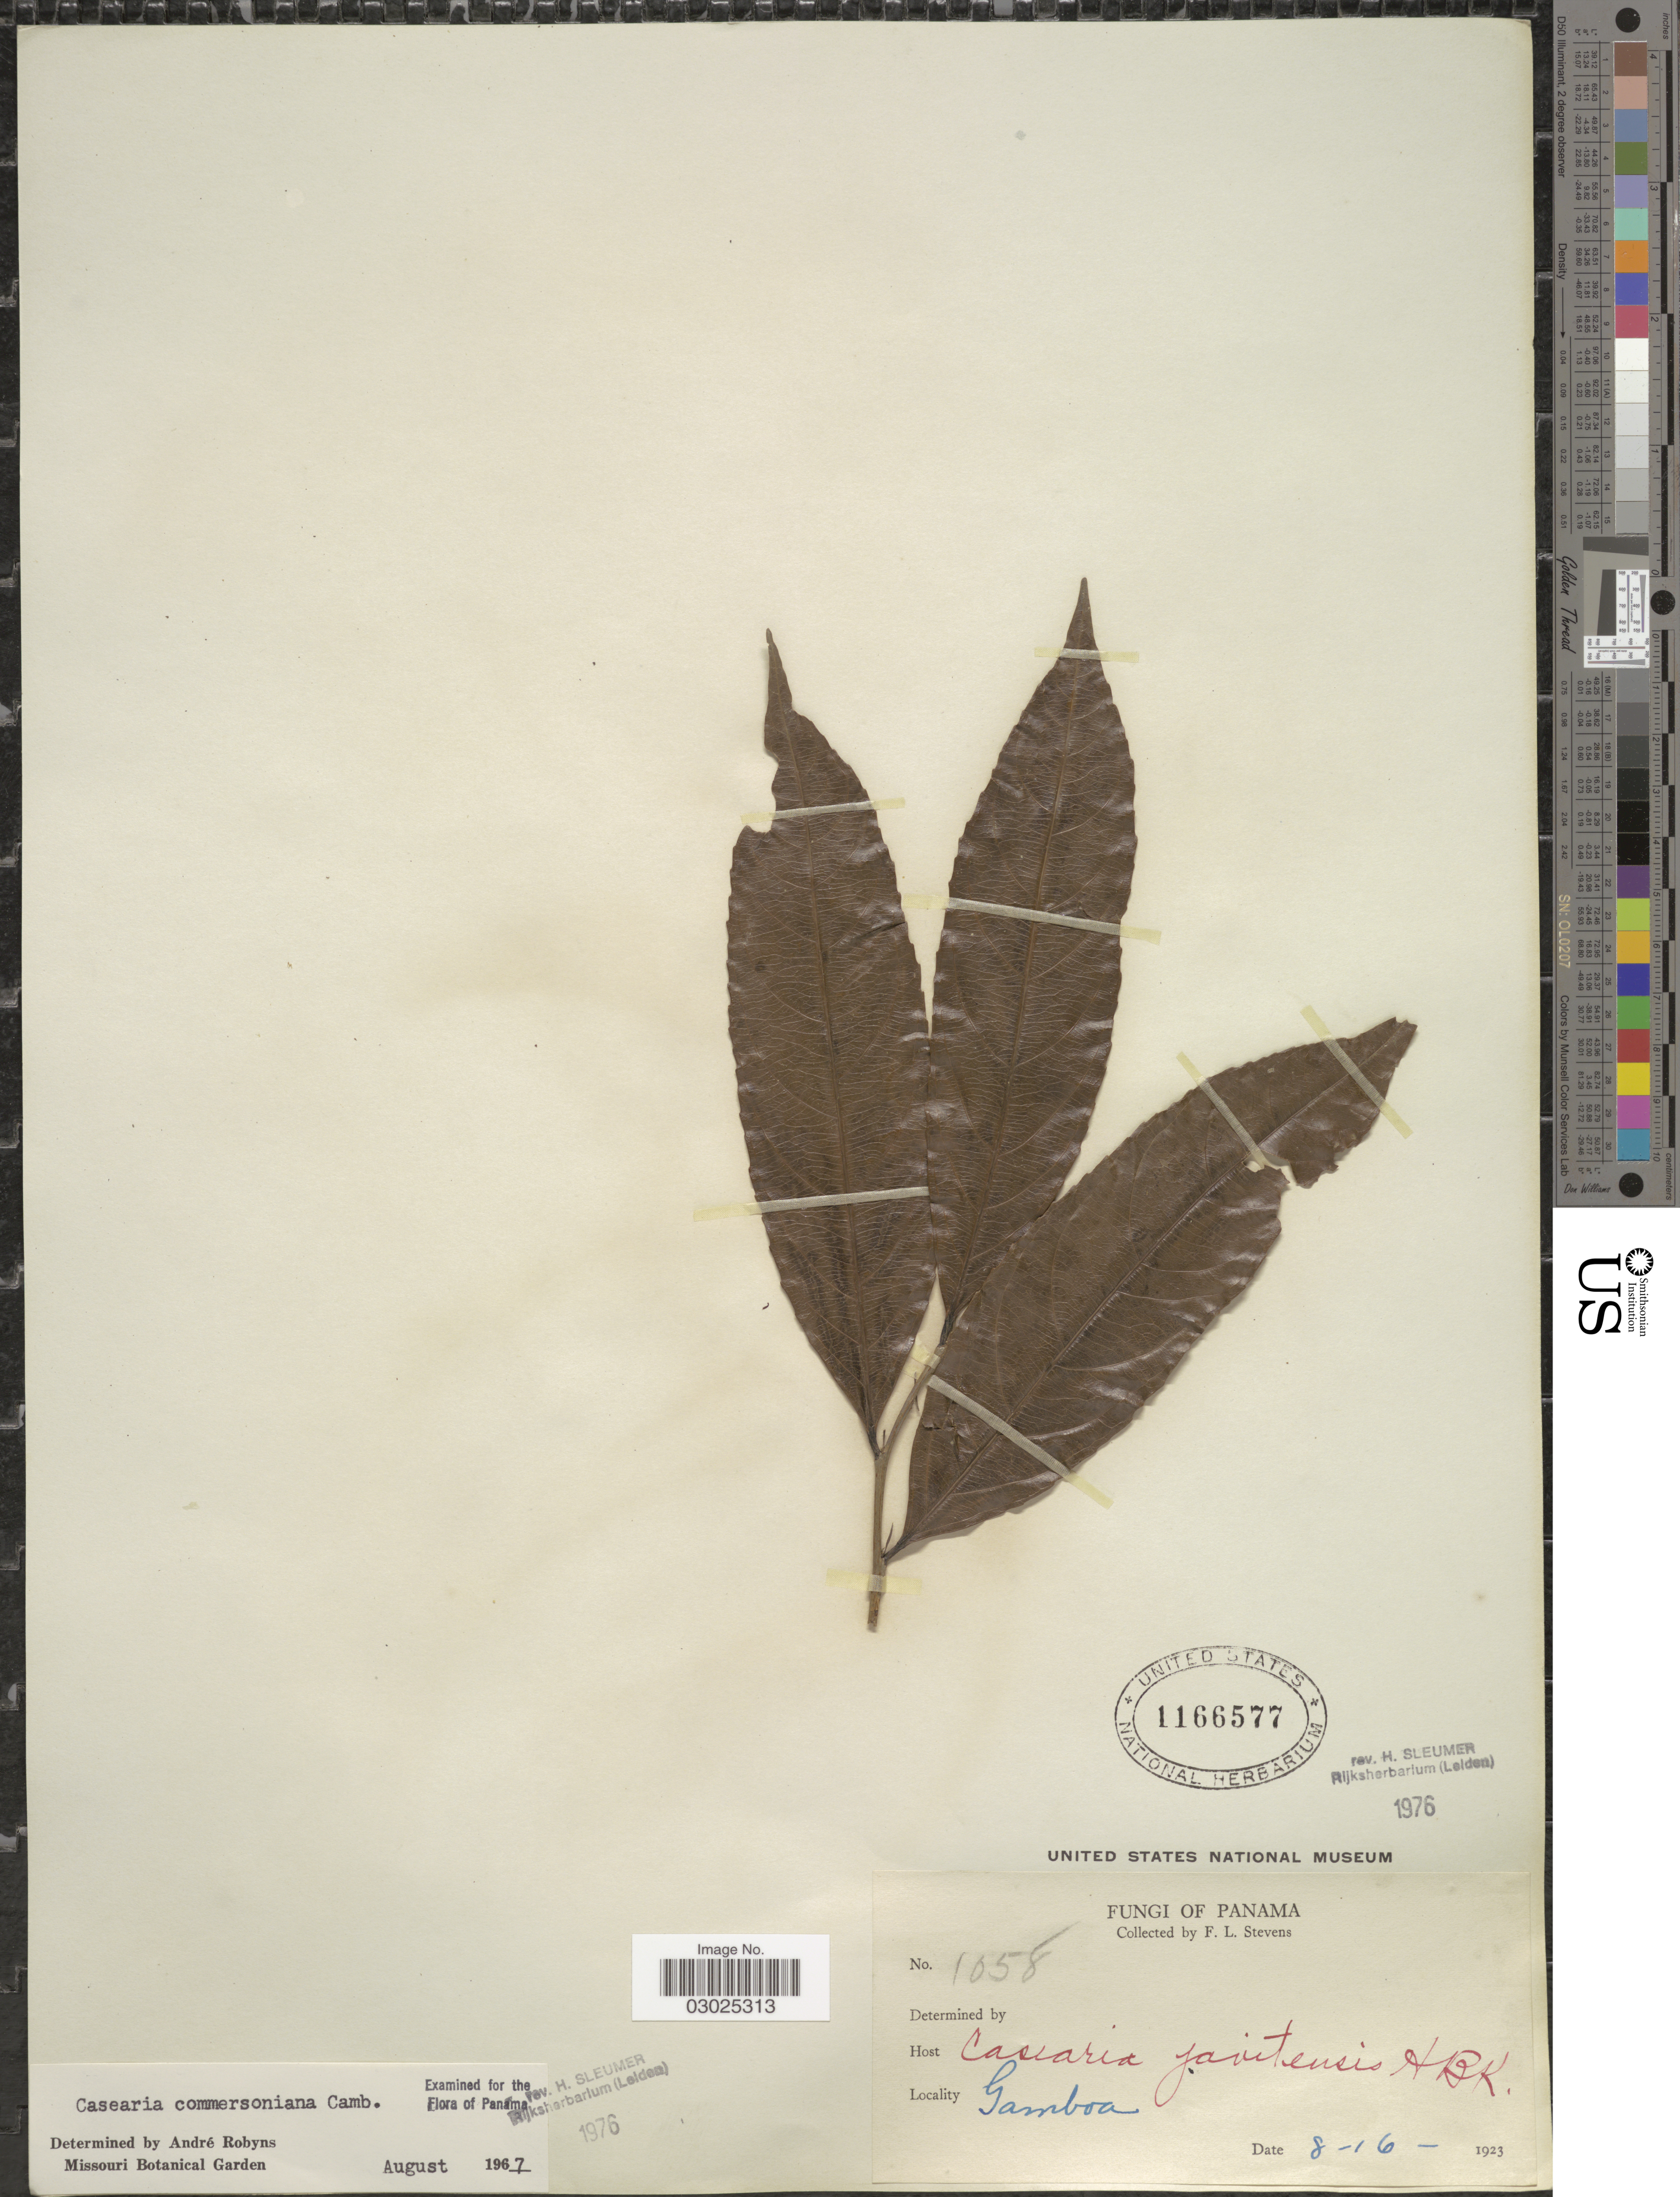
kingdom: Plantae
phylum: Tracheophyta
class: Magnoliopsida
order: Malpighiales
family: Salicaceae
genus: Piparea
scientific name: Piparea dentata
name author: Aubl.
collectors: F. L. Stevens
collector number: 1058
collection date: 1923-08-16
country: Panama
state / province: Colón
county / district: Canal Zone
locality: Gamboa.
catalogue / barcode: US 1166577